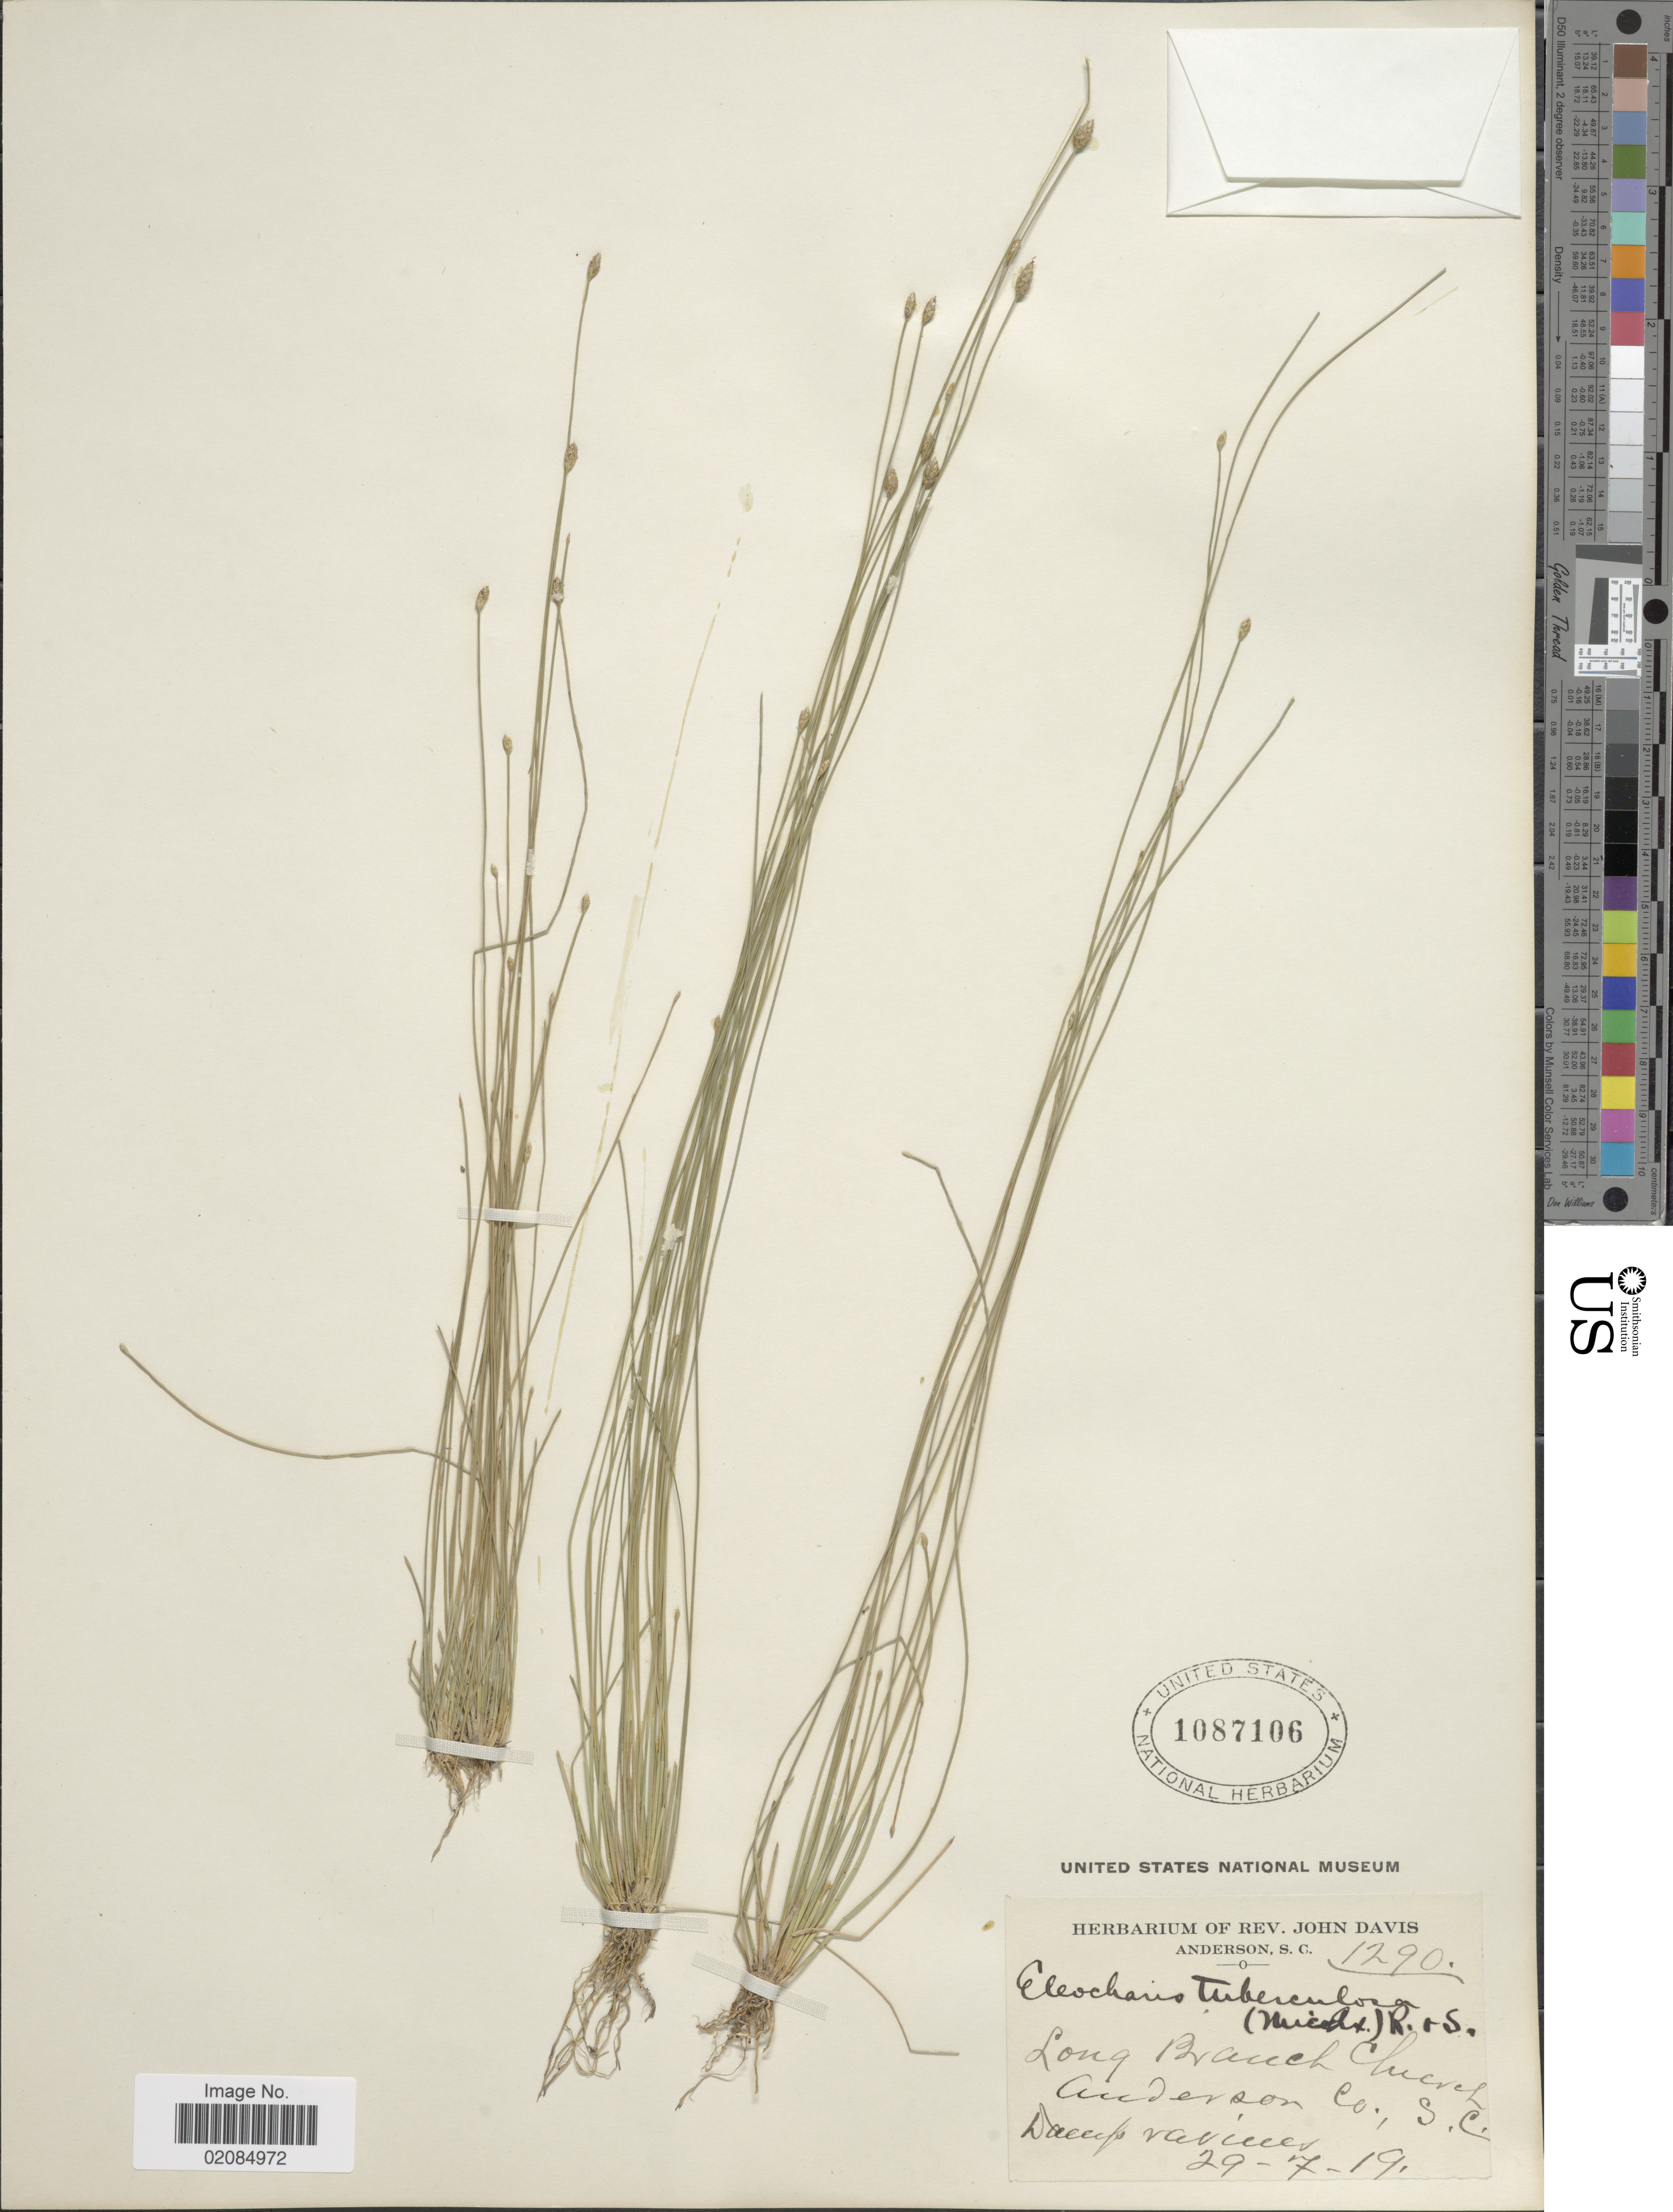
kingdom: Plantae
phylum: Tracheophyta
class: Liliopsida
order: Poales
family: Cyperaceae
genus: Eleocharis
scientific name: Eleocharis tuberculosa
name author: (Michx.) Roem. & Schult.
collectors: ex herb. Rev. John Davis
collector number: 1290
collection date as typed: Transcribed d/m/y: 29/7/19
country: United States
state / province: South Carolina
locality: Long Branch Church, Anderson Co., S. C.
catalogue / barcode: US 1087106